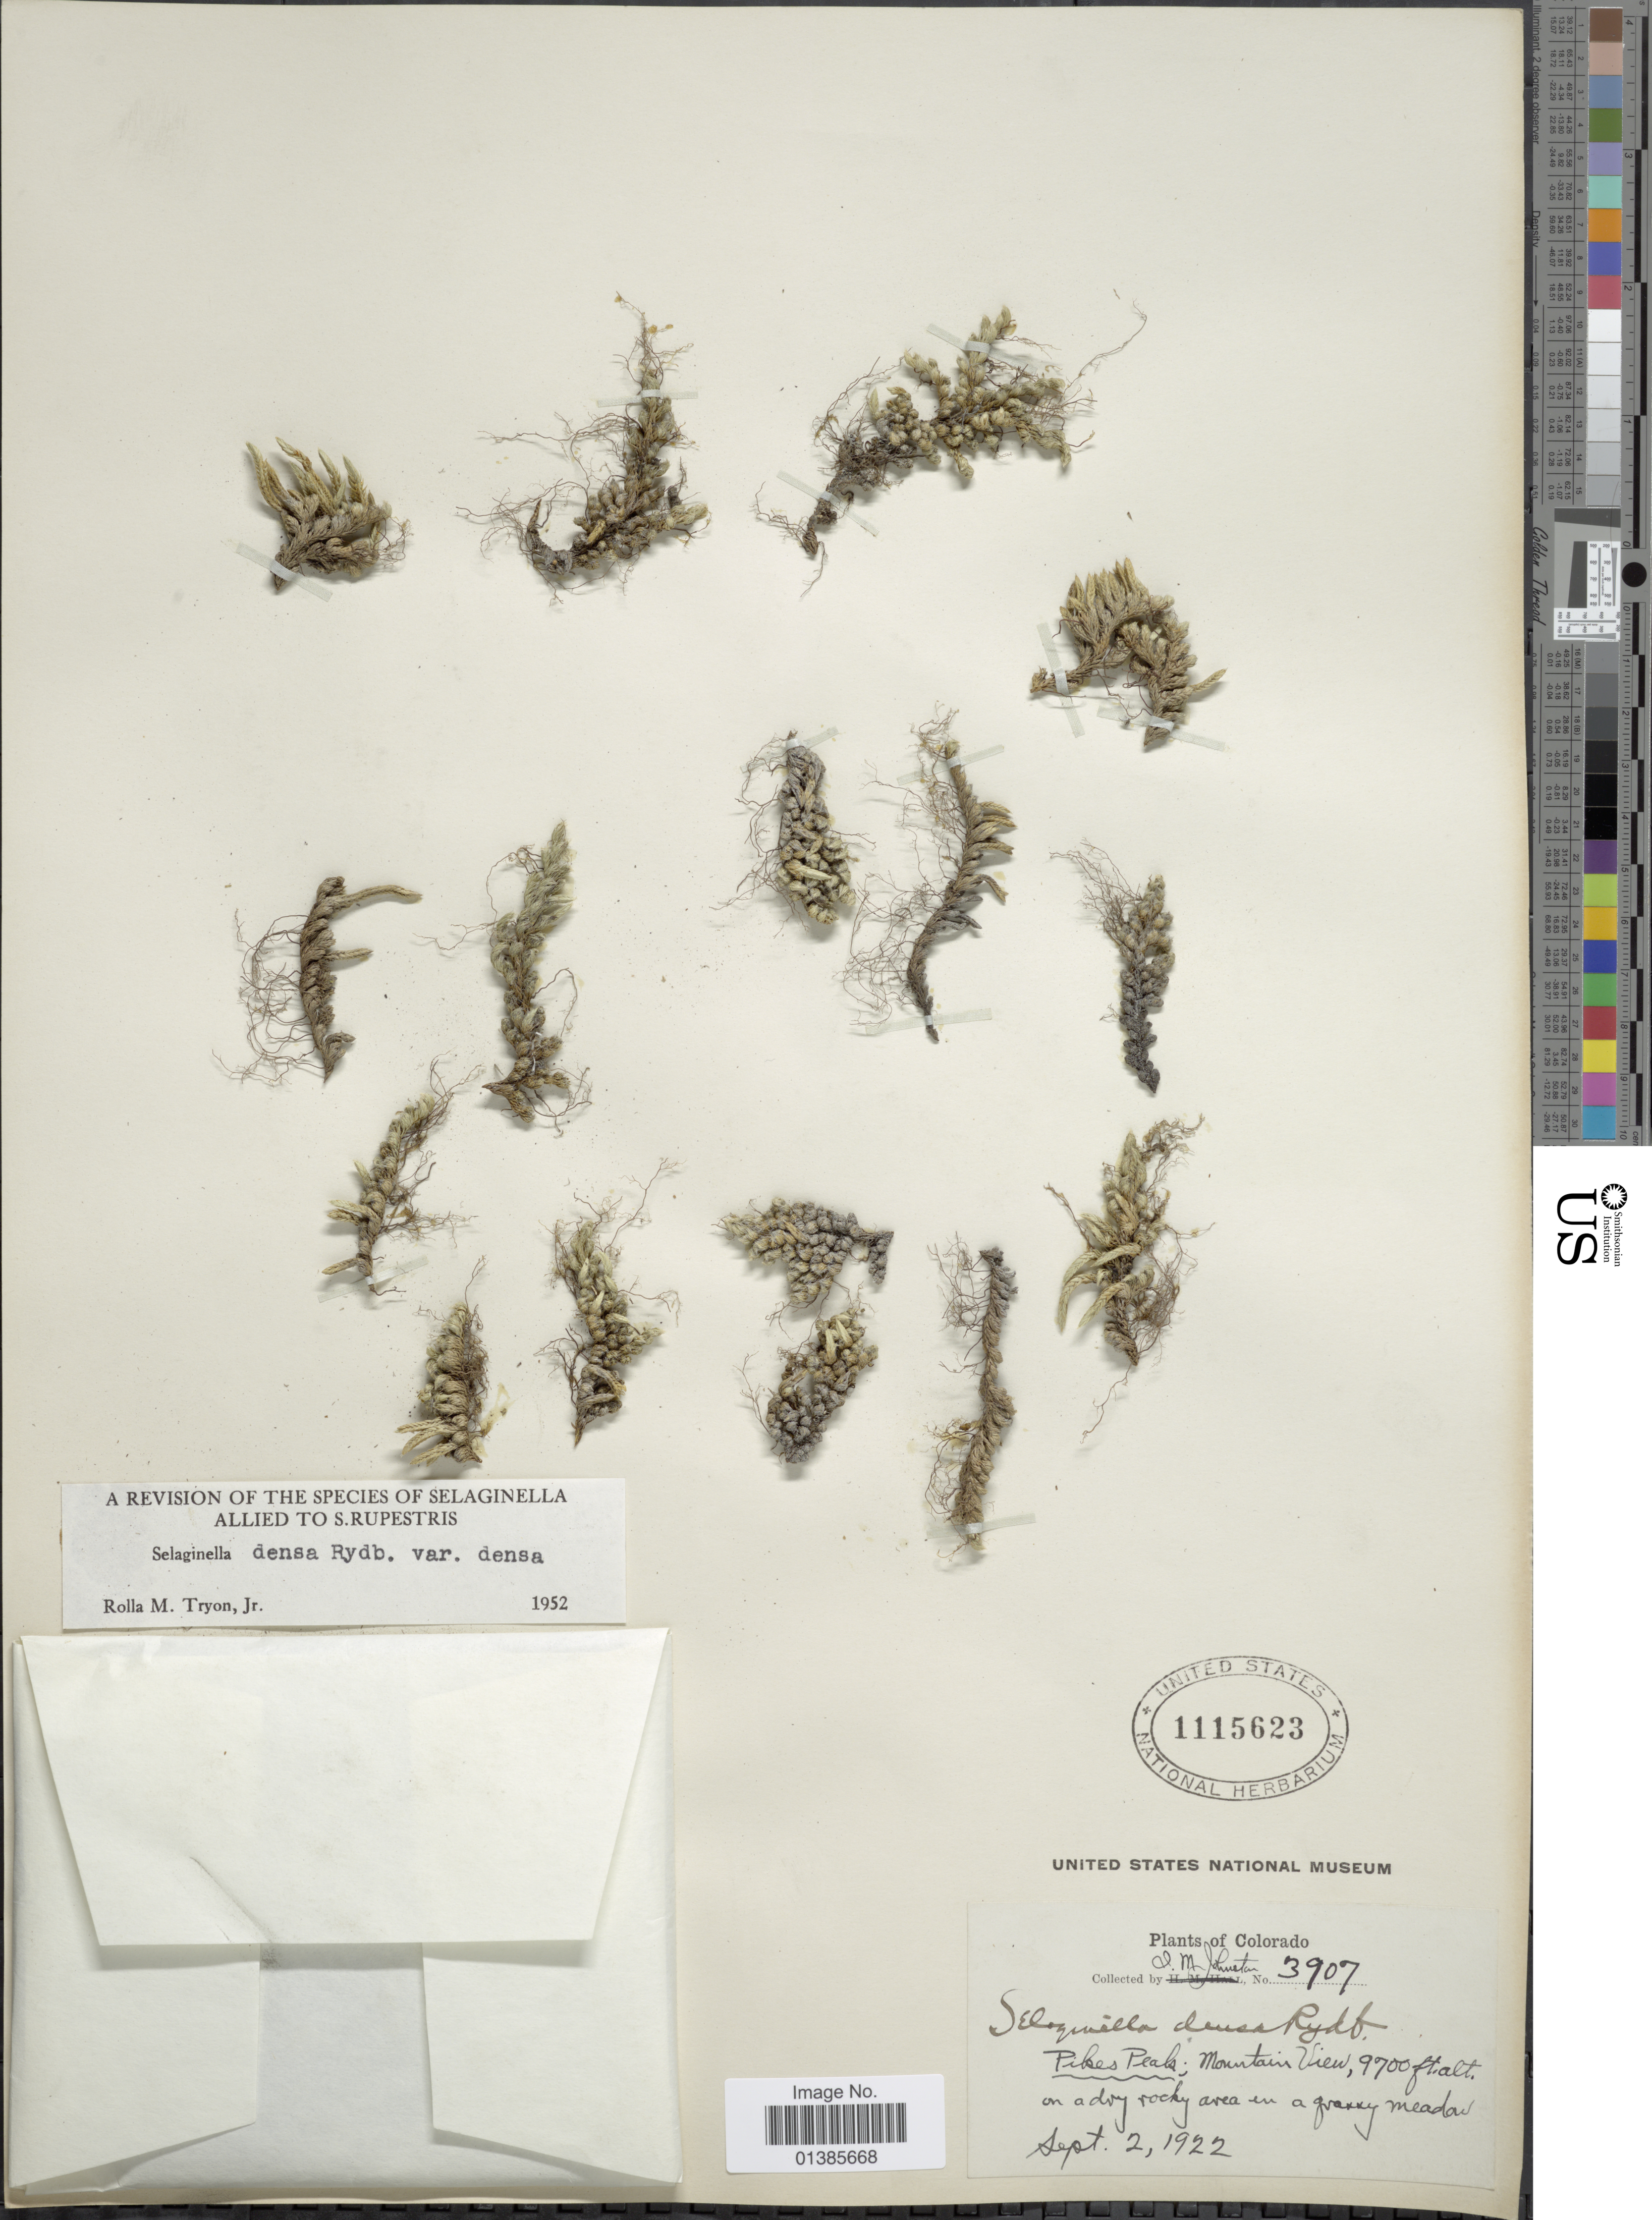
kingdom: Plantae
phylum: Tracheophyta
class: Lycopodiopsida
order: Selaginellales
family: Selaginellaceae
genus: Selaginella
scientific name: Selaginella densa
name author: Rydb.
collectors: I.M. Johnston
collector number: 3907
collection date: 1922-09-02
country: United States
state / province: Colorado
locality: Pikes Peak; Mountain View.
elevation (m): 2957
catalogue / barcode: US 1115623